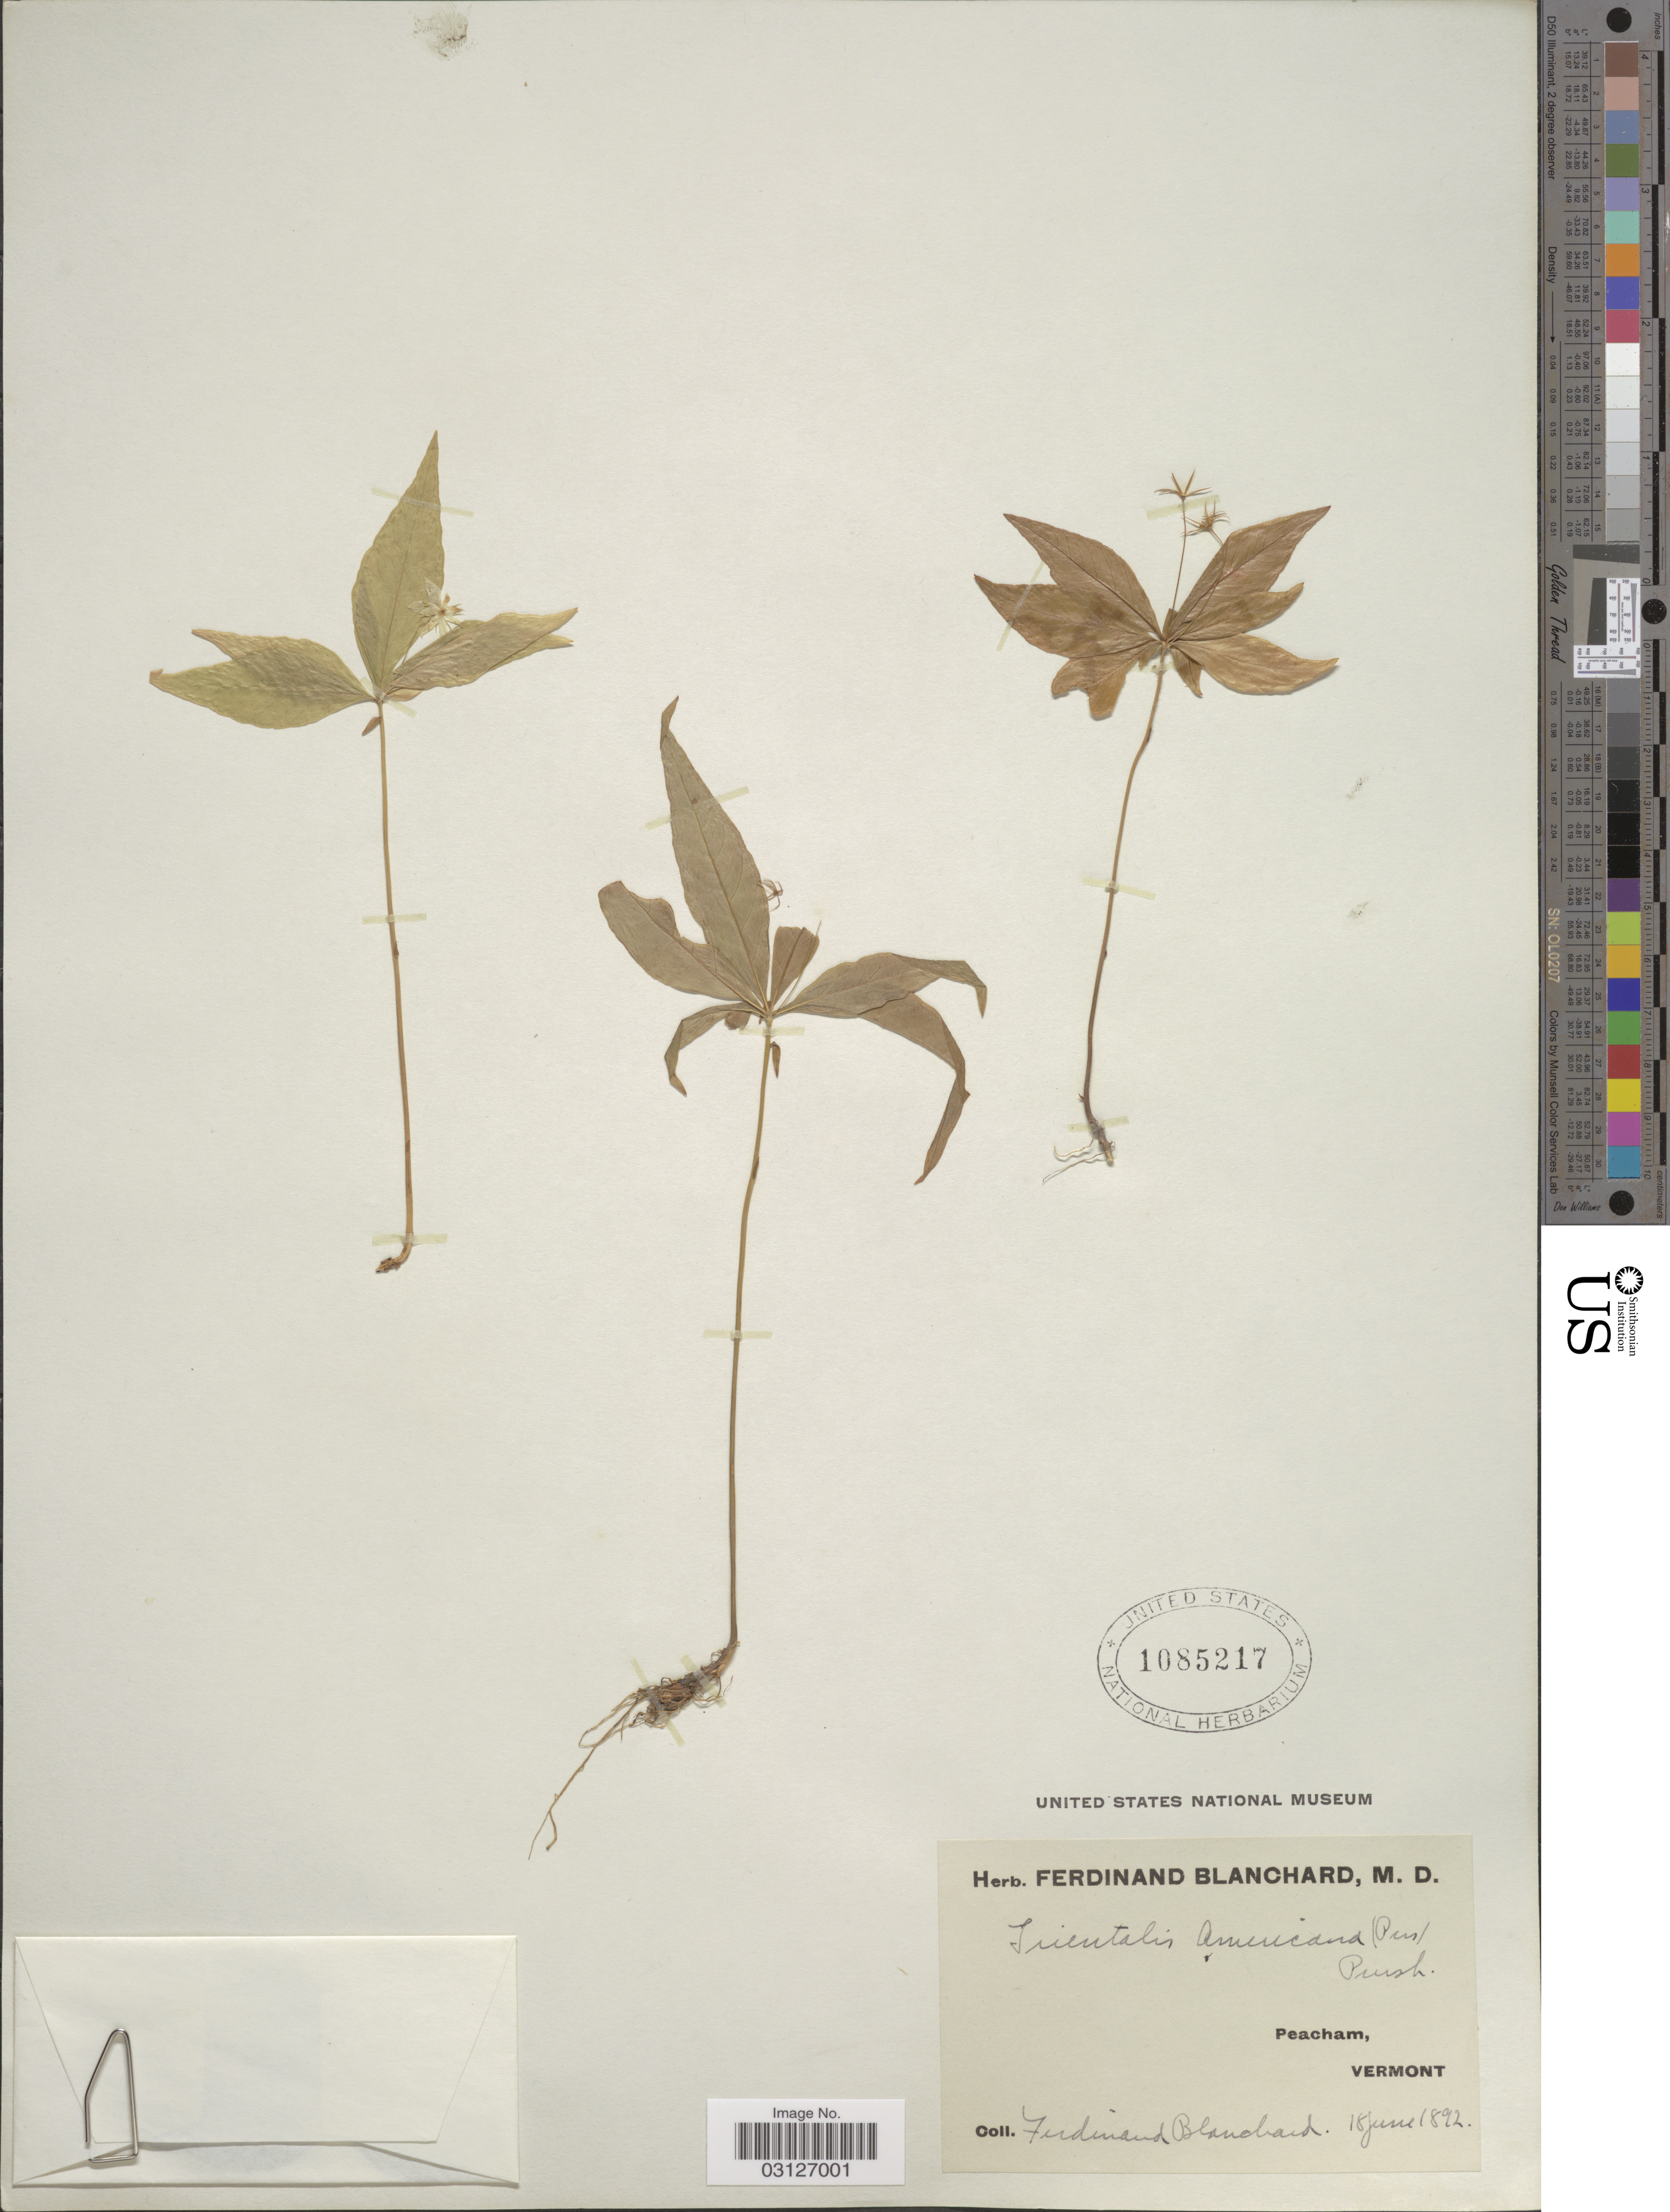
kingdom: Plantae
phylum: Tracheophyta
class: Magnoliopsida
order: Ericales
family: Primulaceae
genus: Trientalis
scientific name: Trientalis americana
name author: Pursh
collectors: F. Blanchard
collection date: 1892-06-18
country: United States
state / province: Vermont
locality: Peacham.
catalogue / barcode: US 1085217